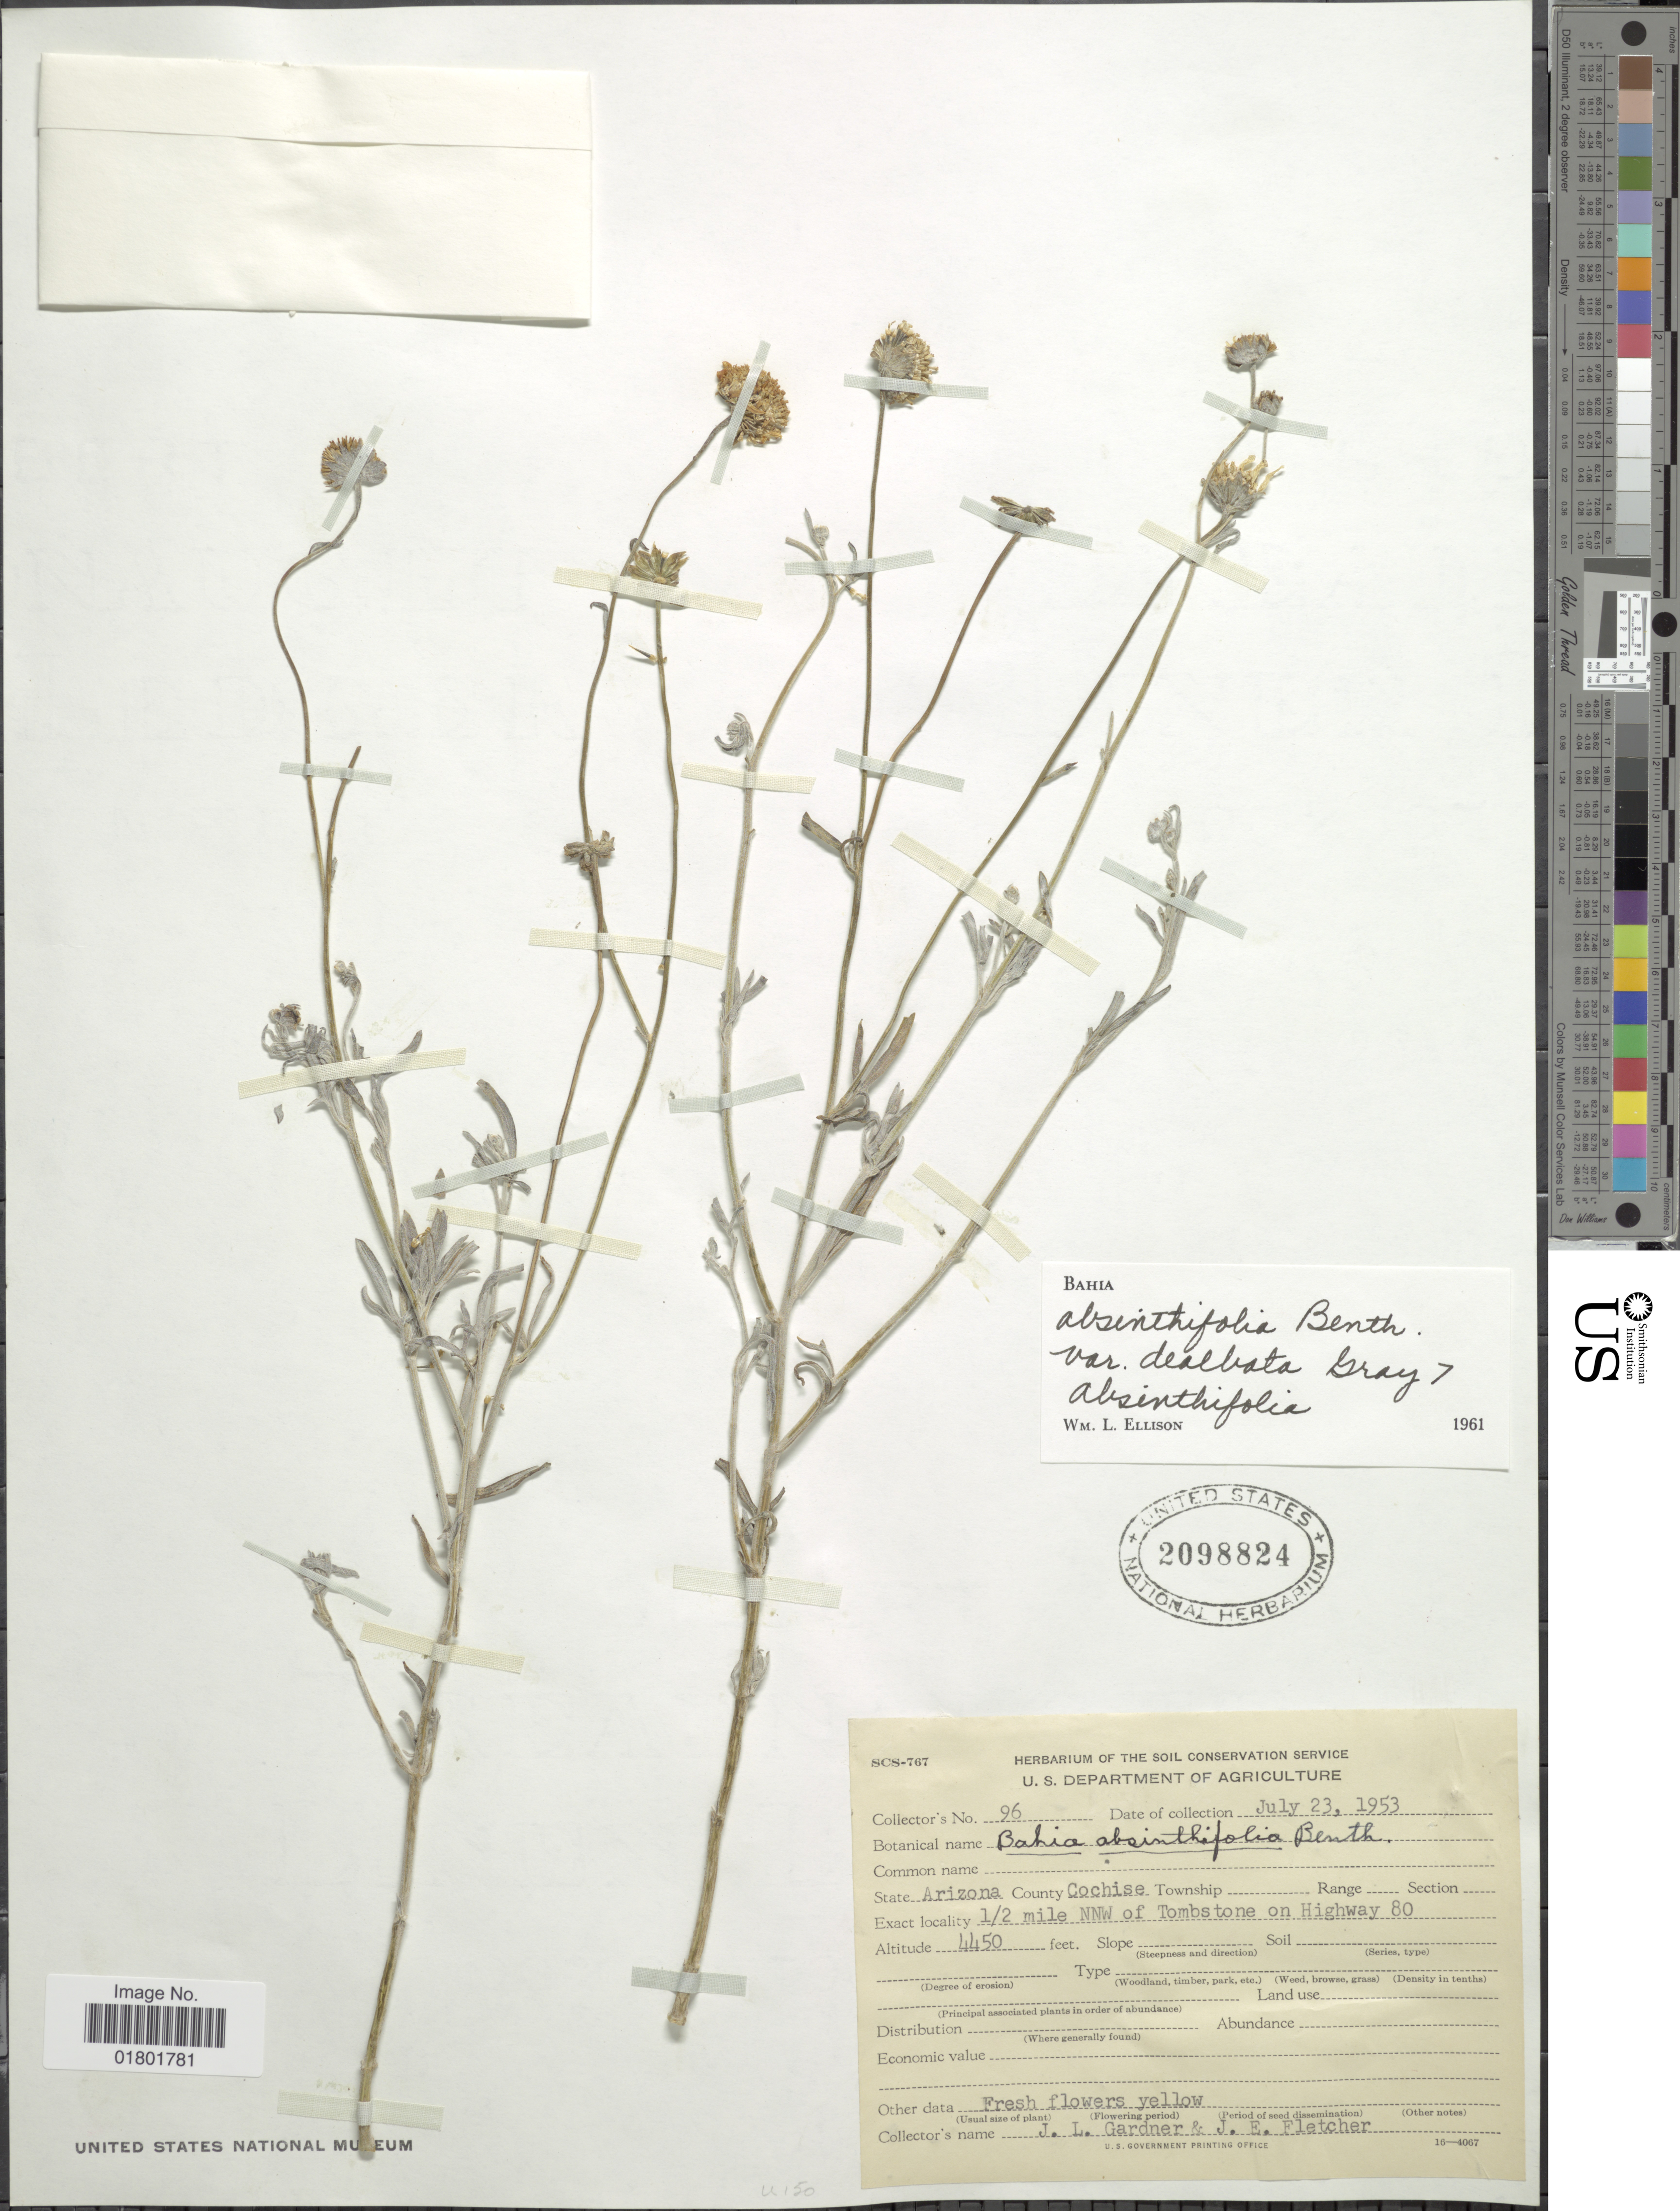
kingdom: Plantae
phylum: Tracheophyta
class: Magnoliopsida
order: Asterales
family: Asteraceae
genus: Bahia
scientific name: Bahia absinthifolia var. dealbata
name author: A. Gray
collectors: J. L. Gardner & J. Fletcher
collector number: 96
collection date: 1953-07-23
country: United States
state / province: Arizona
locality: County Cochise, 1/2 mile NNW of Tombstone on Highway 80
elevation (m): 1356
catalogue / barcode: US 2098824